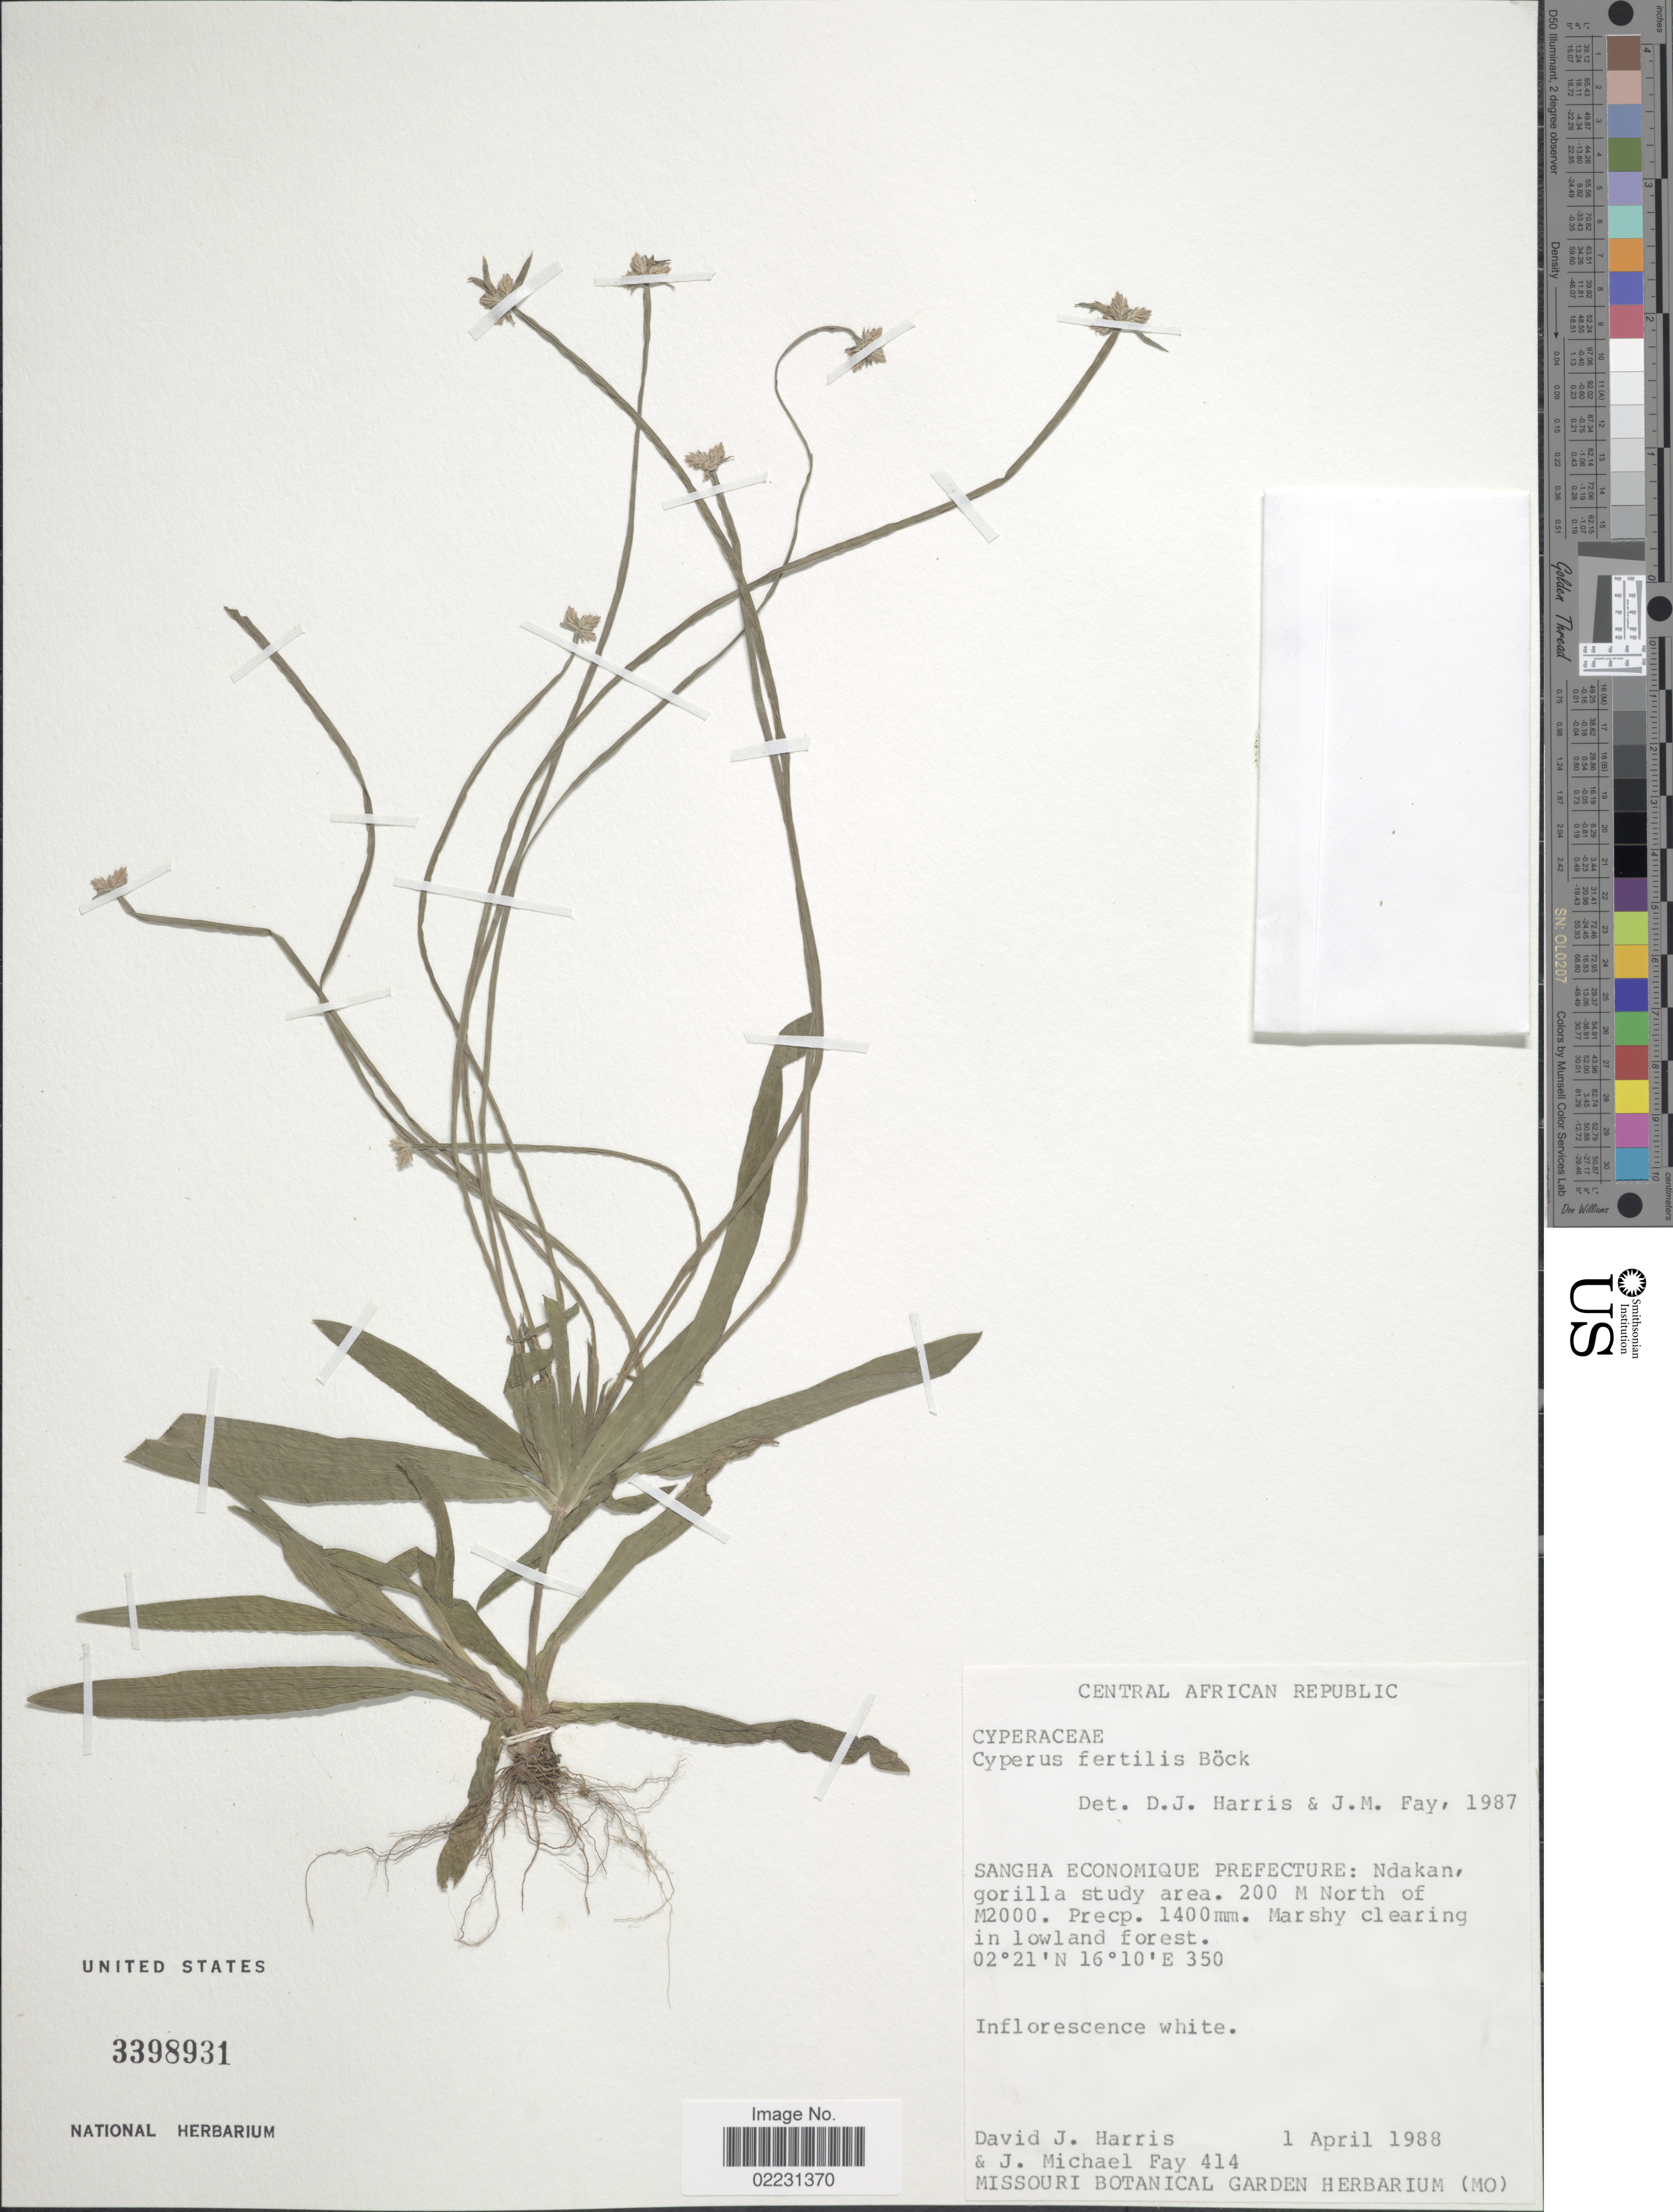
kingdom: Plantae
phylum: Tracheophyta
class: Liliopsida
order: Poales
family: Cyperaceae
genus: Cyperus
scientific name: Cyperus fertilis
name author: Boeckeler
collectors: D. J. Harris & J. M. Fay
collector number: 414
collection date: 1988-04-01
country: Congo, Republic of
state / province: Sangha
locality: Central African Republic. Sangha Economique Prefecture: Ndakanm gorilla study area. 200 M north of M2000.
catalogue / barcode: US 3398931